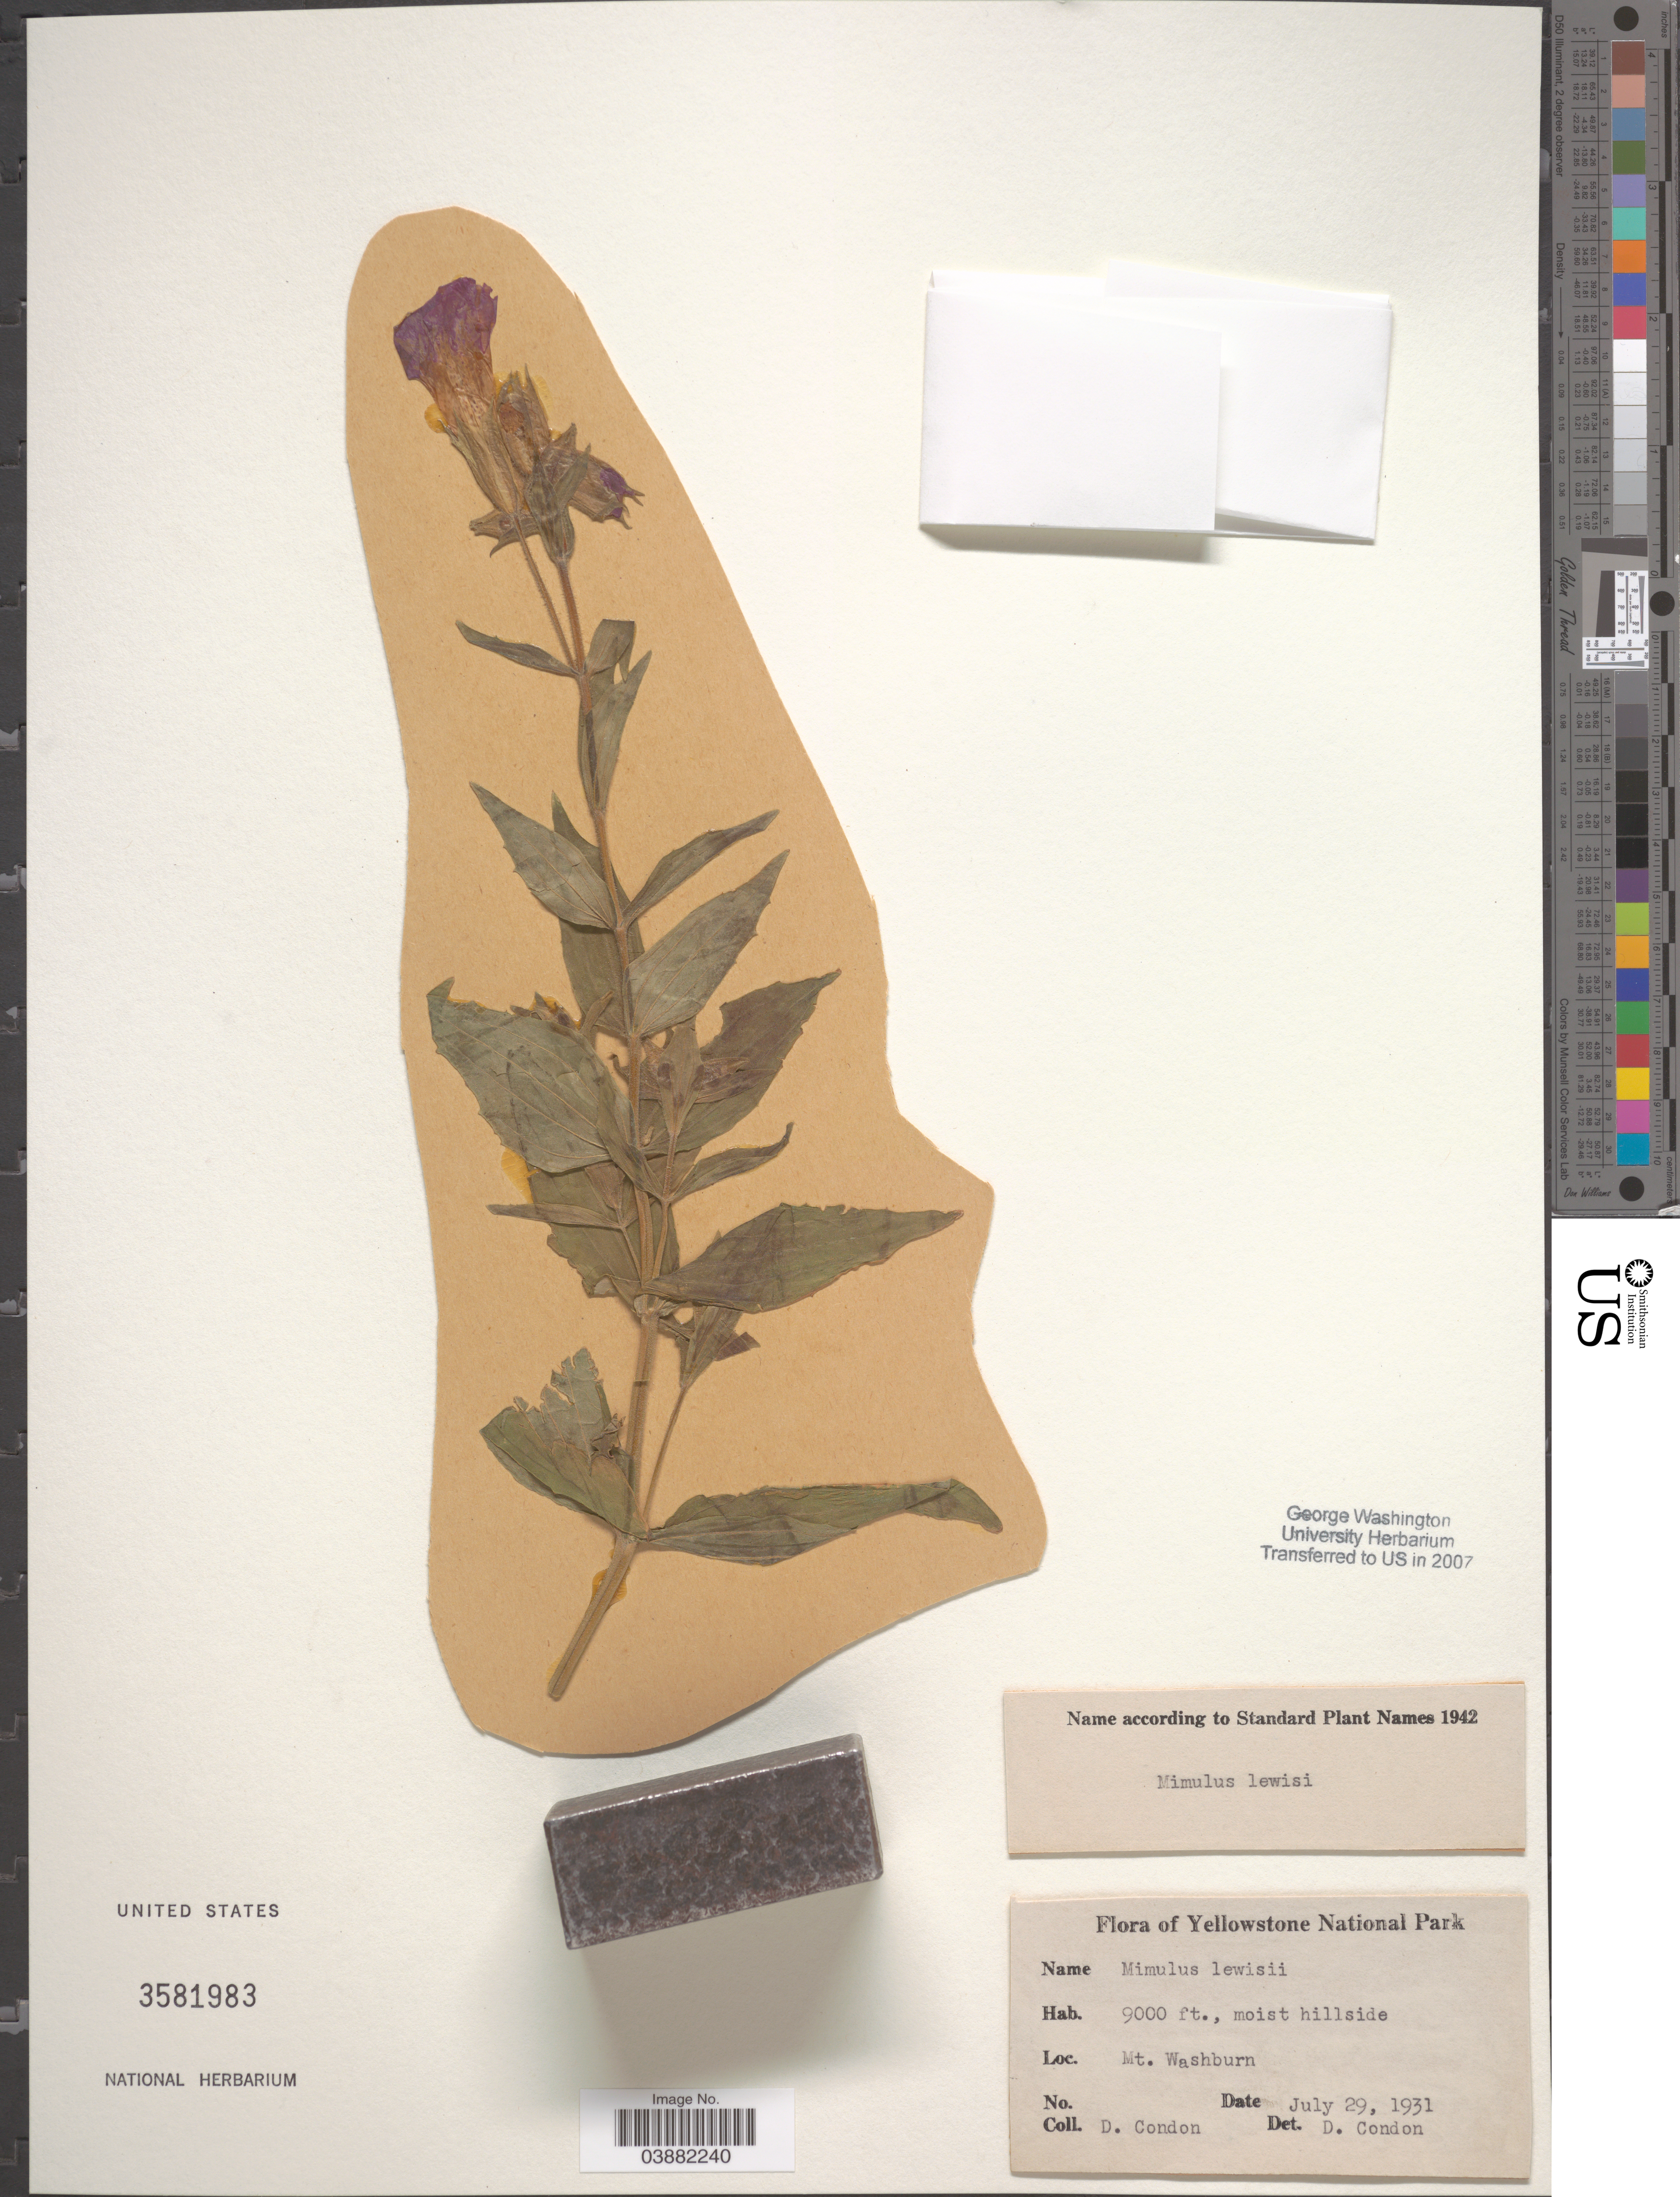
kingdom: Plantae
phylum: Tracheophyta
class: Magnoliopsida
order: Lamiales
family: Phrymaceae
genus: Mimulus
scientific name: Mimulus lewisii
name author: Pursh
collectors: D. Condon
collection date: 1931-07-29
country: United States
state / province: Wyoming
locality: Yellowstone National Park. Mt. Washburn.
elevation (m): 2743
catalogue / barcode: US 3581983